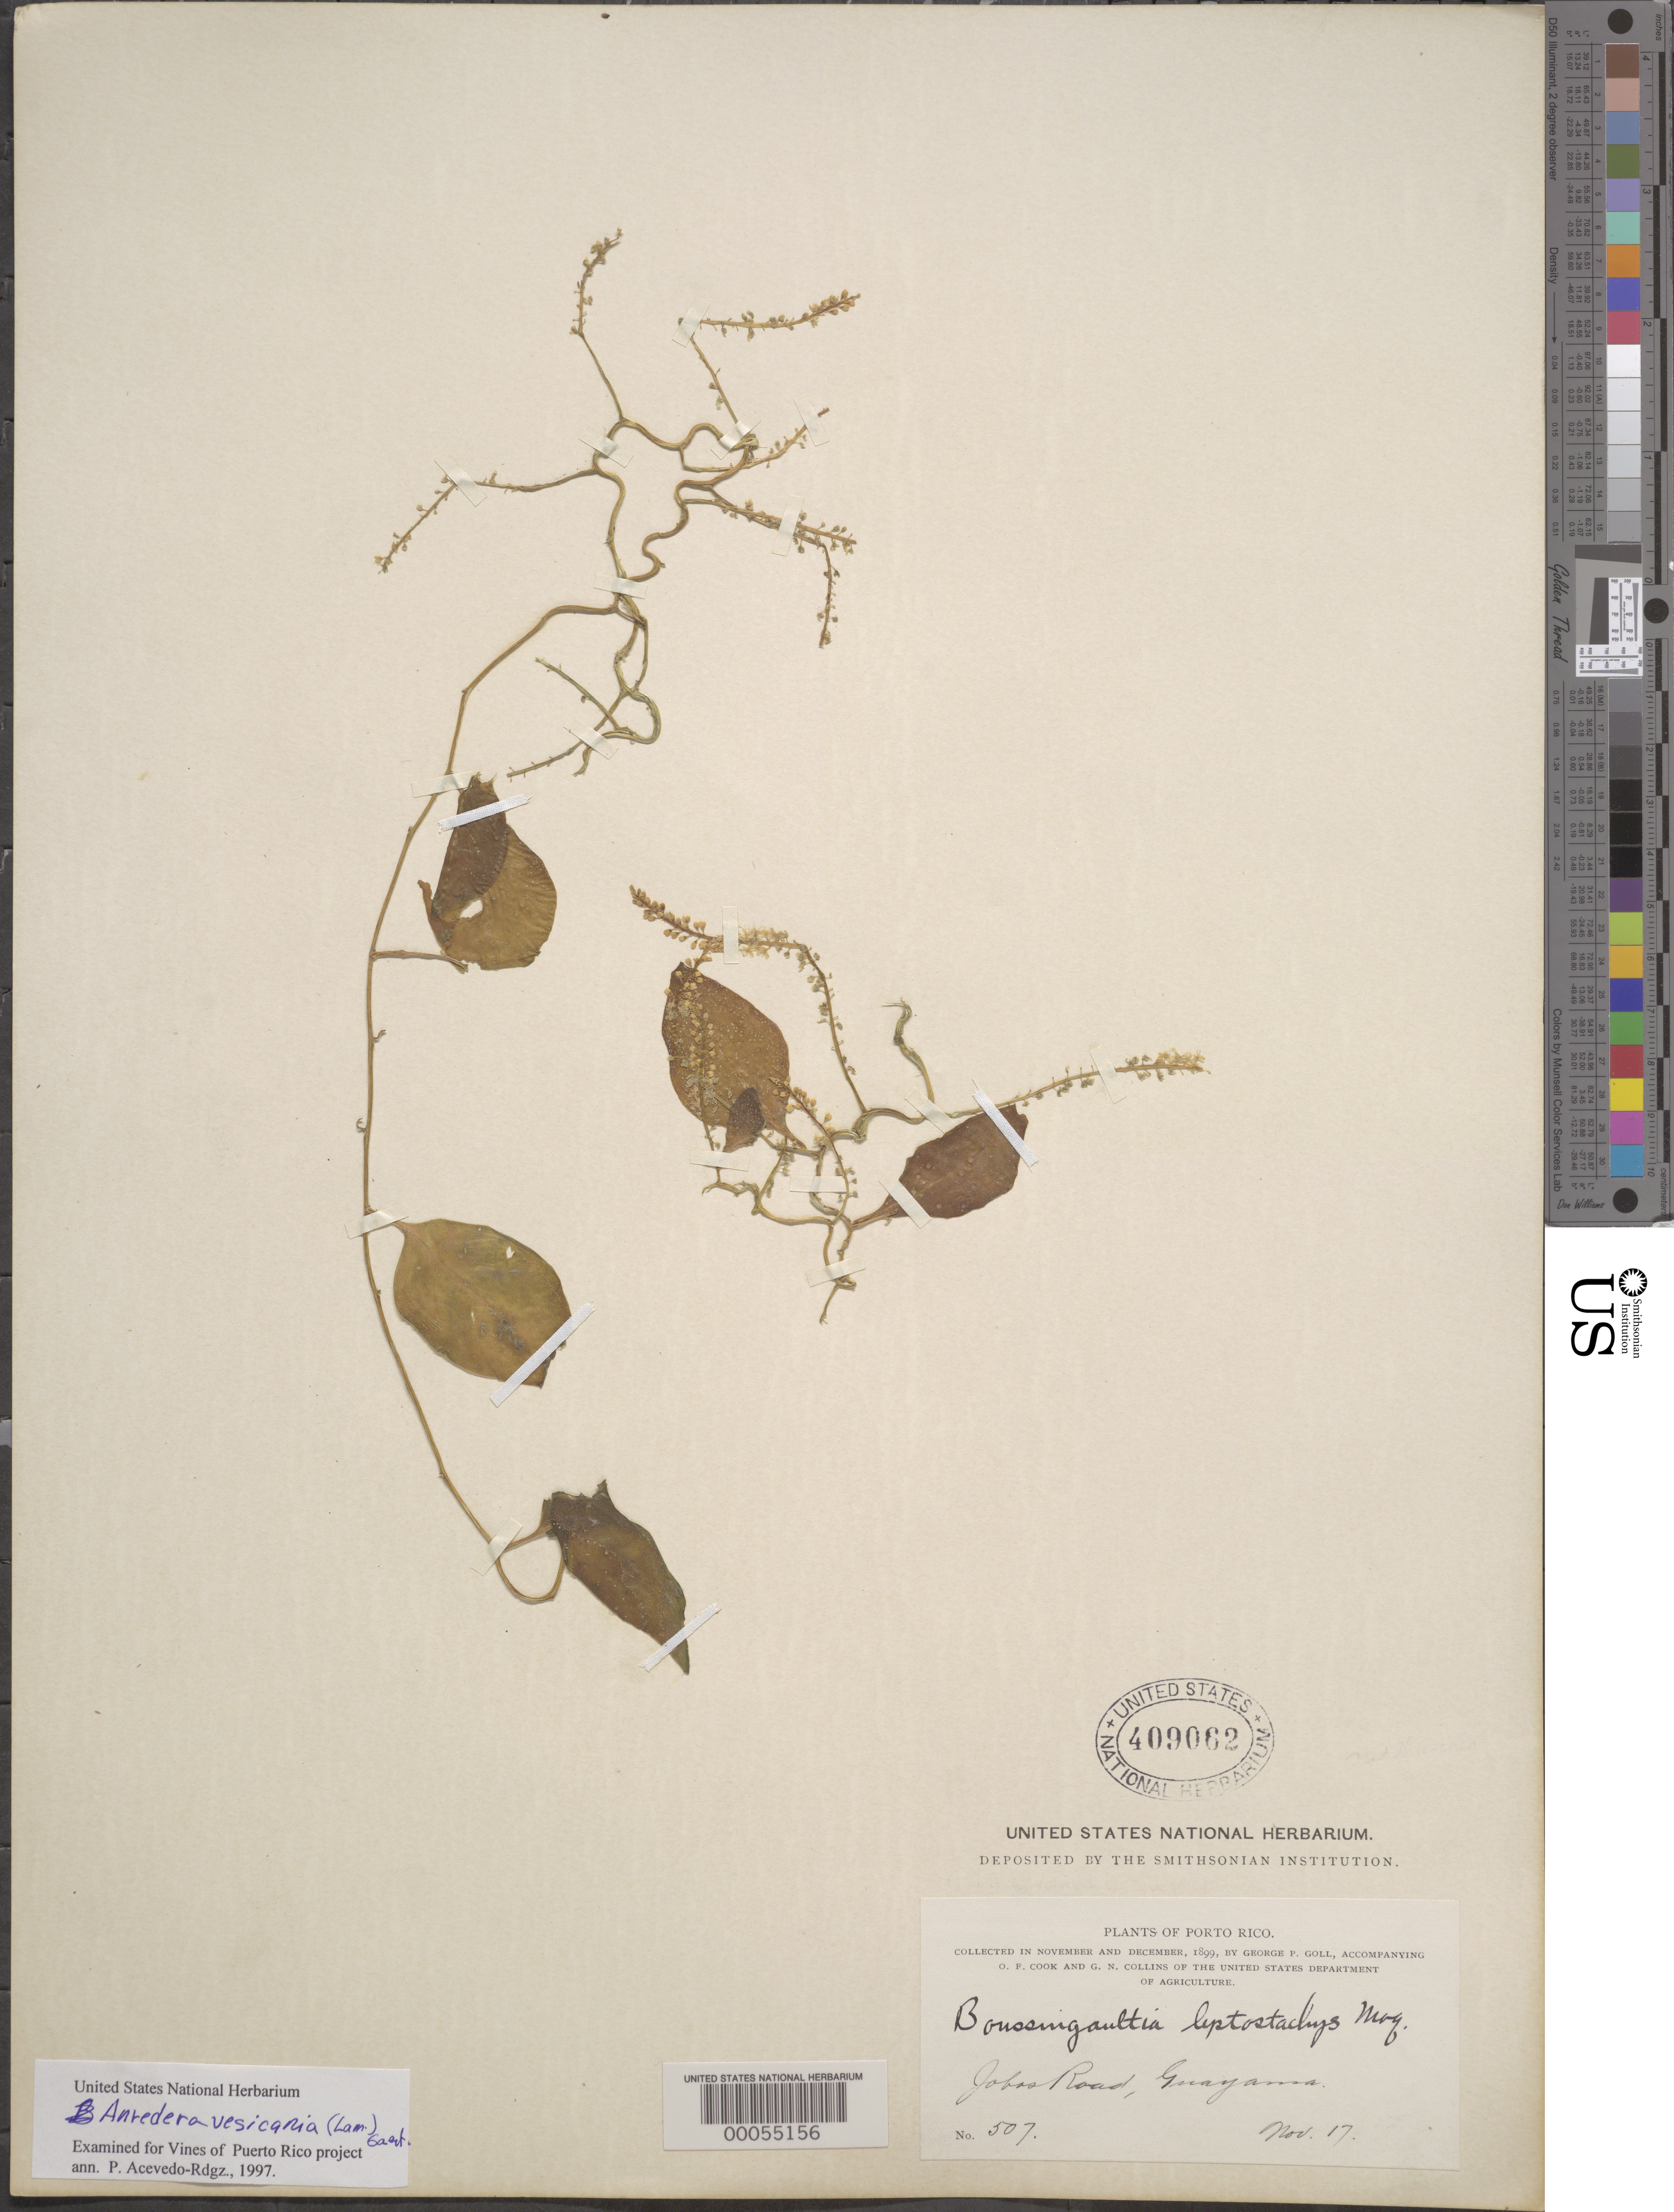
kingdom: Plantae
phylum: Tracheophyta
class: Magnoliopsida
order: Caryophyllales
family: Basellaceae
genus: Anredera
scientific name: Anredera vesicaria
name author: (Lam.) C.F. Gaertn.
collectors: G. P. Goll, O. F. Cook & G. Collins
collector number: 507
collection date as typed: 17 Nov 1899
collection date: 1899-11-17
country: Puerto Rico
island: Greater Antilles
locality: John road, guayama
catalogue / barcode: US 409062